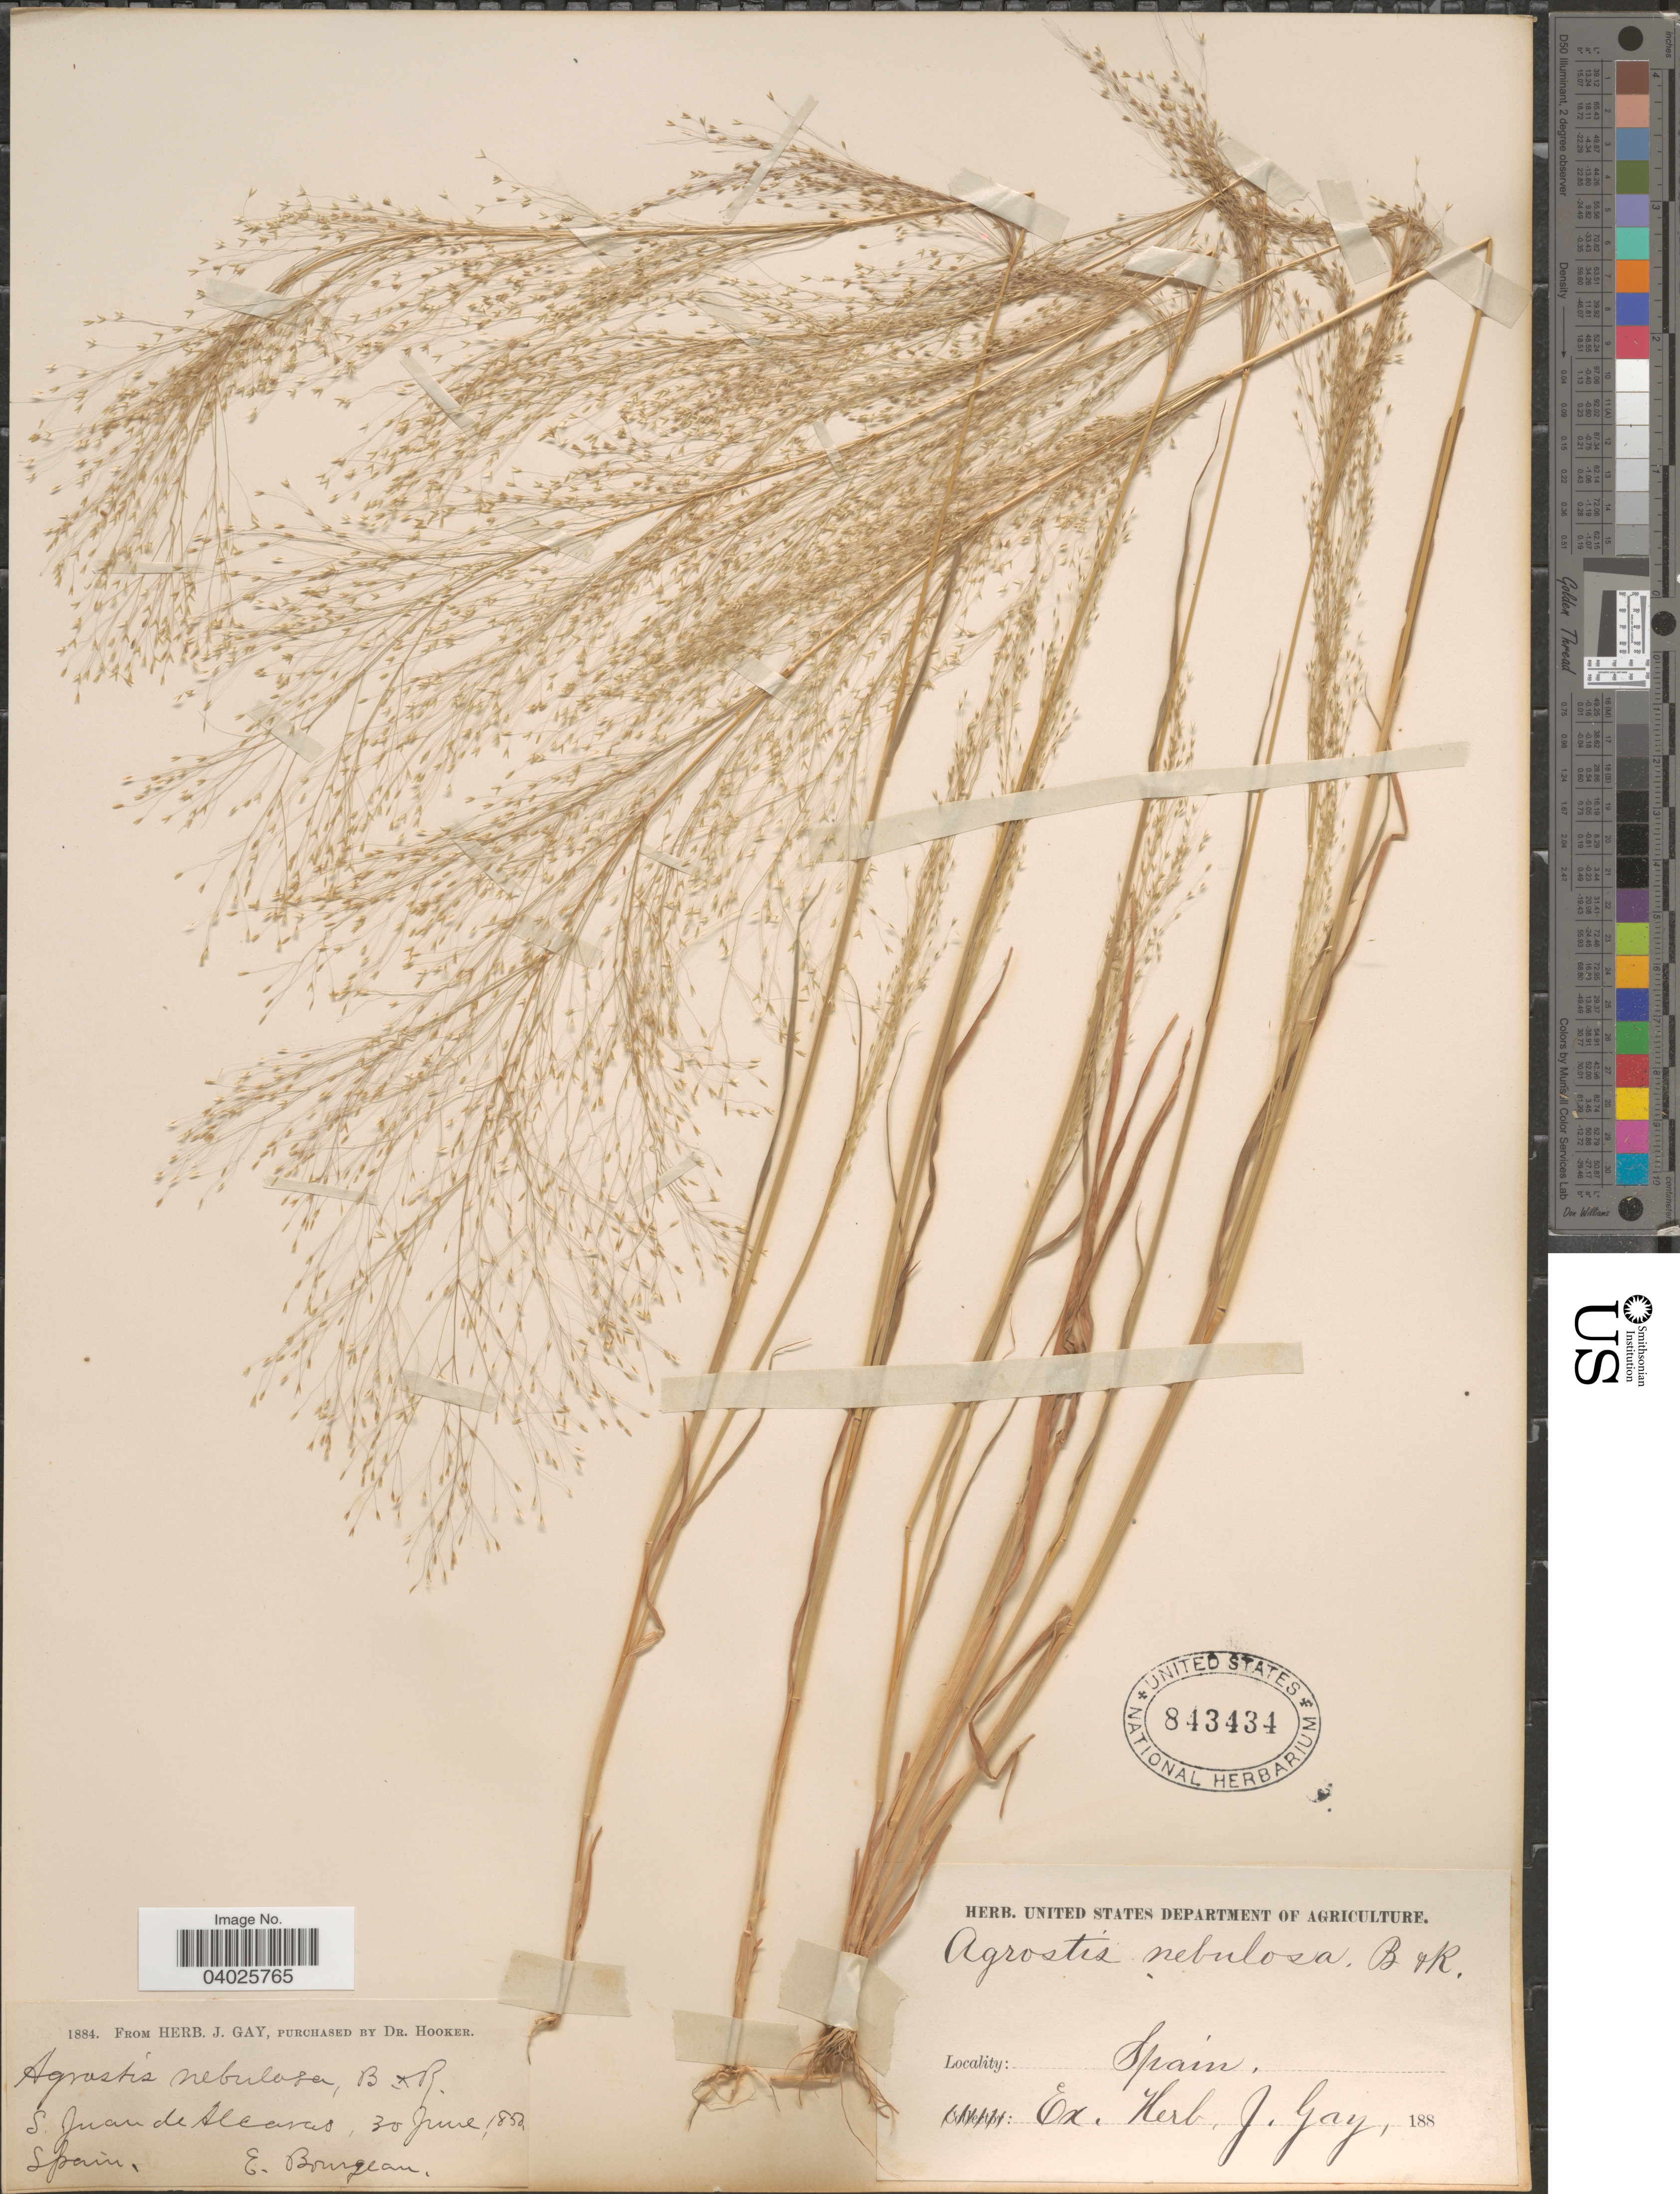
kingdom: Plantae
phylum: Tracheophyta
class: Liliopsida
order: Poales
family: Poaceae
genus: Agrostis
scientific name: Agrostis nebulosa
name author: Boiss. & Reut.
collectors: E. Bourgeau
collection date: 1850-06-30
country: Spain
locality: S. Juan de Alcaras.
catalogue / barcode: US 843434